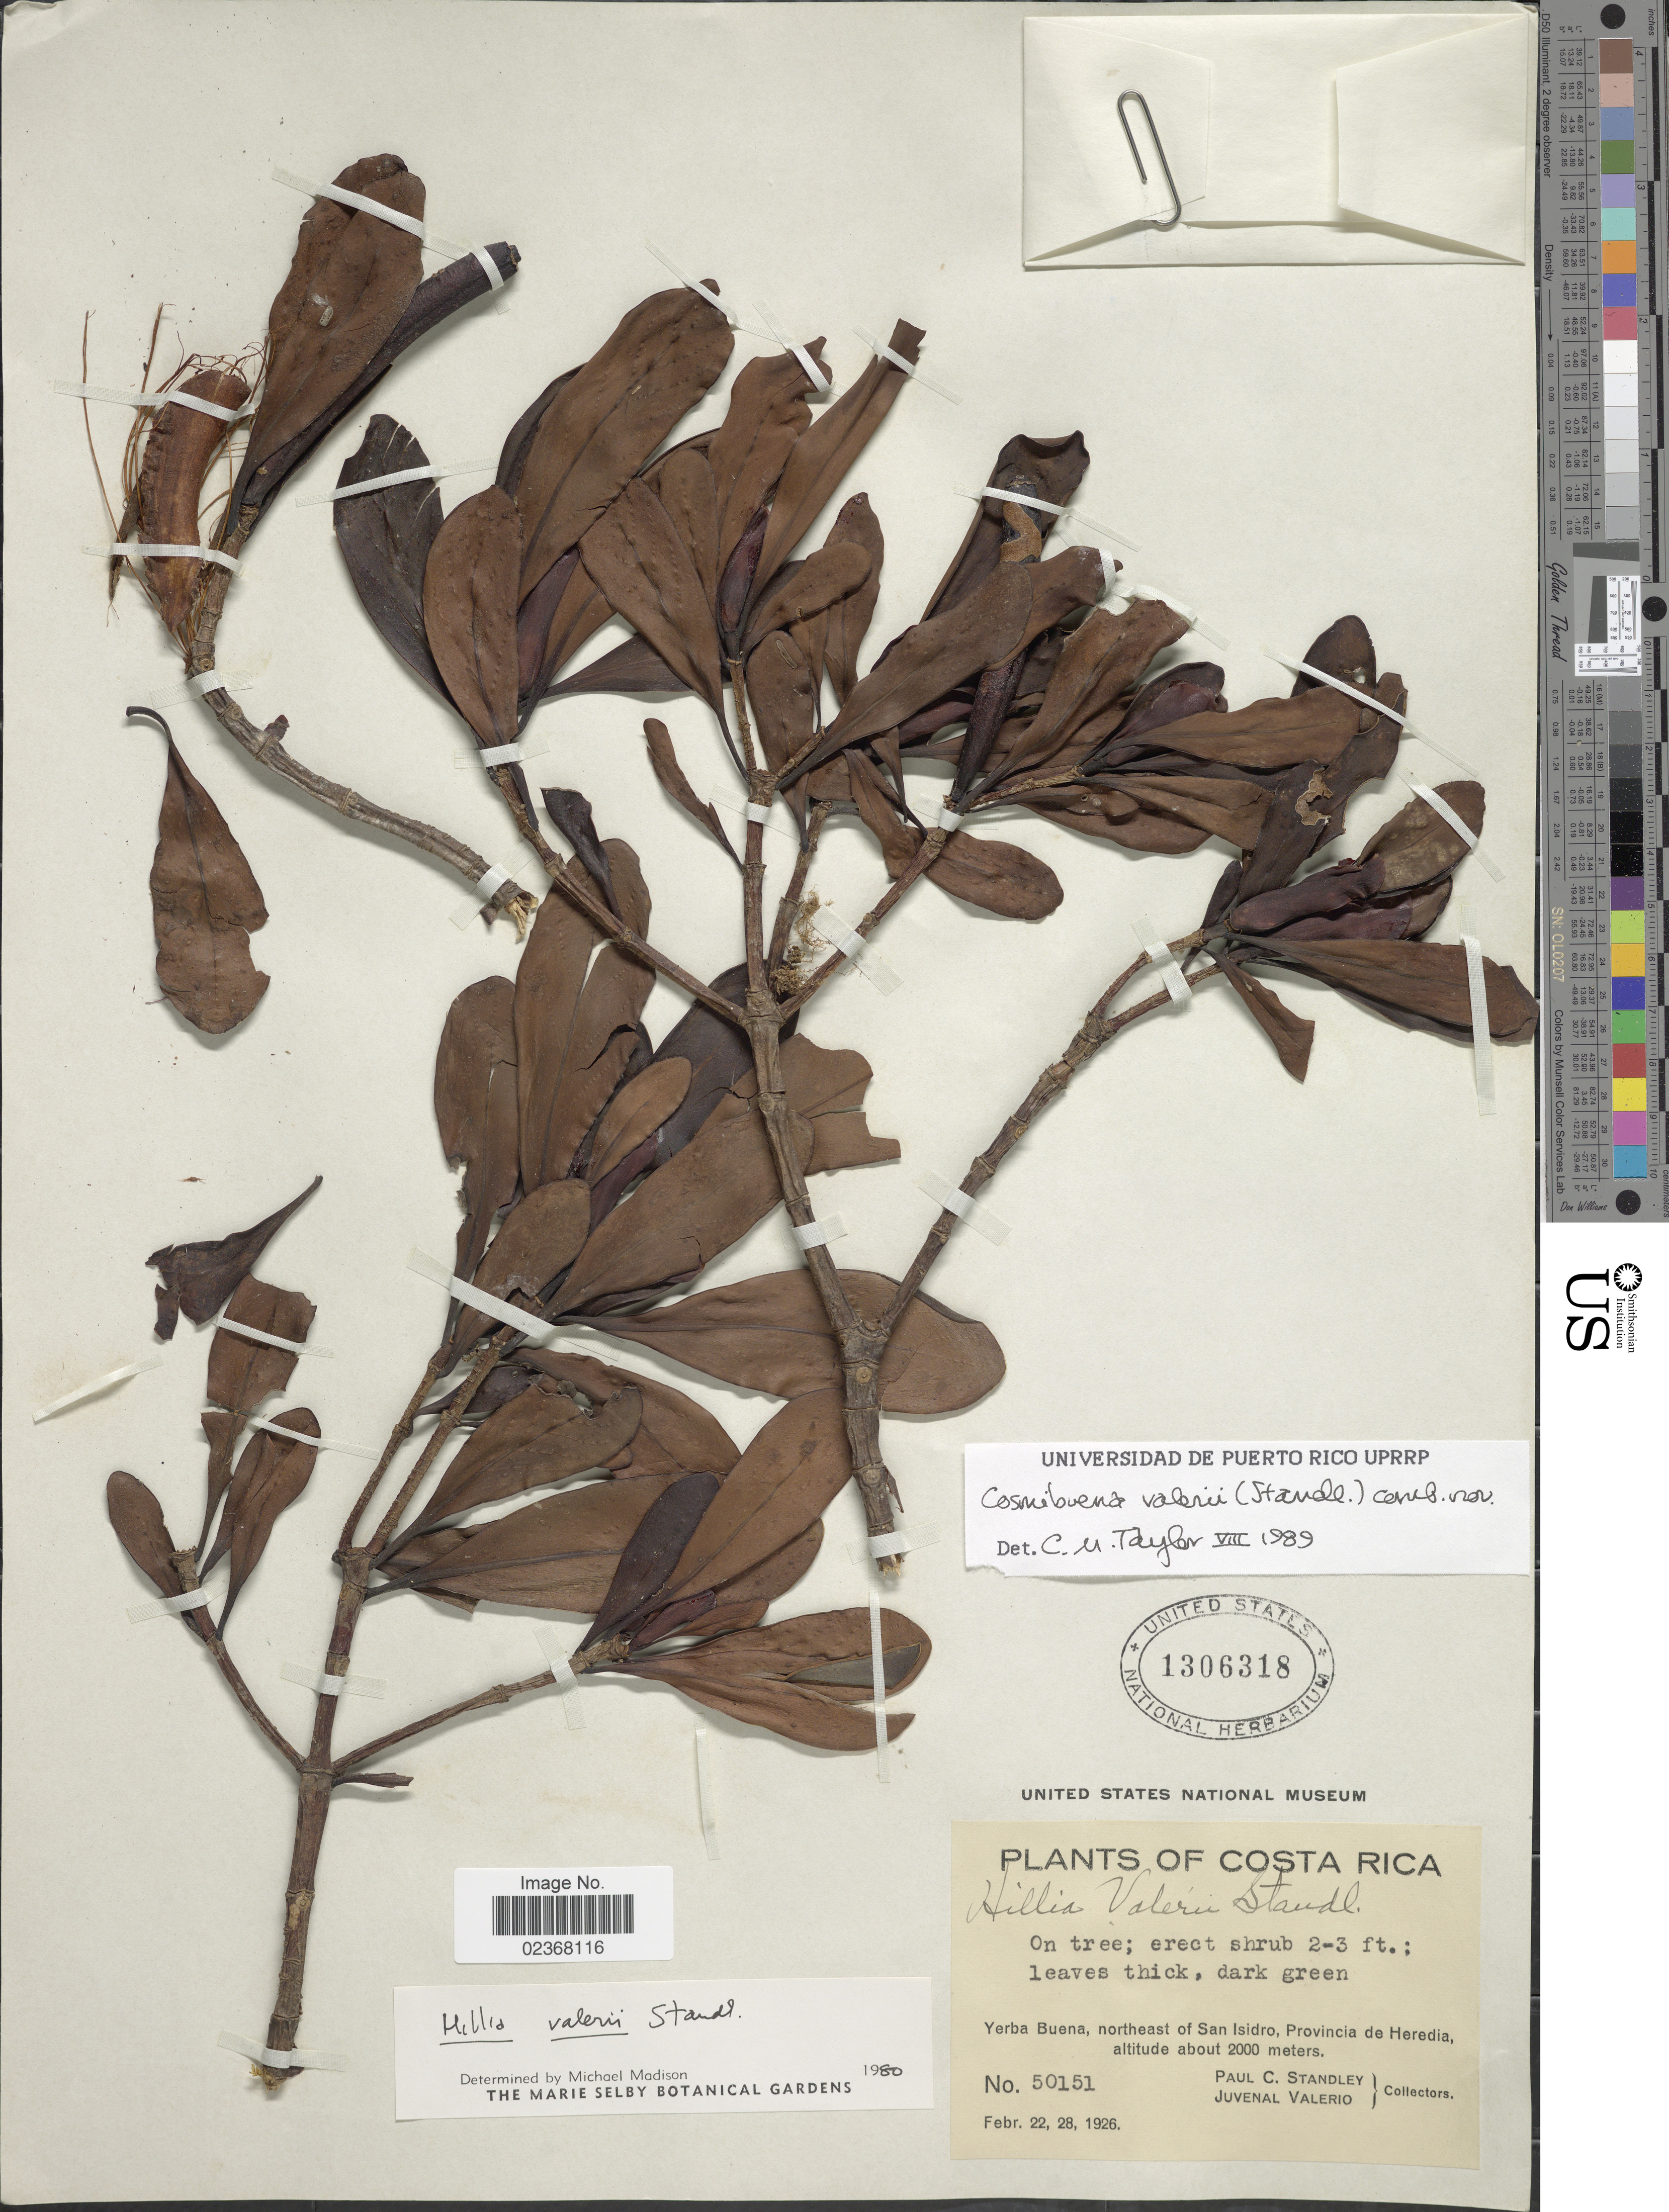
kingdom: Plantae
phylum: Tracheophyta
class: Magnoliopsida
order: Gentianales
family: Rubiaceae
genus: Cosmibuena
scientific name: Cosmibuena valerioi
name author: (Standl.) C.M. Taylor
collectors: P. C. Standley & J. Valerio R.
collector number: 50151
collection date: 1926-02-22/1926-02-28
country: Costa Rica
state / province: Heredia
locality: Yerba Buena, northeast of San Isidro, Provincia de Heredia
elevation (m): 2000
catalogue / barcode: US 1306318